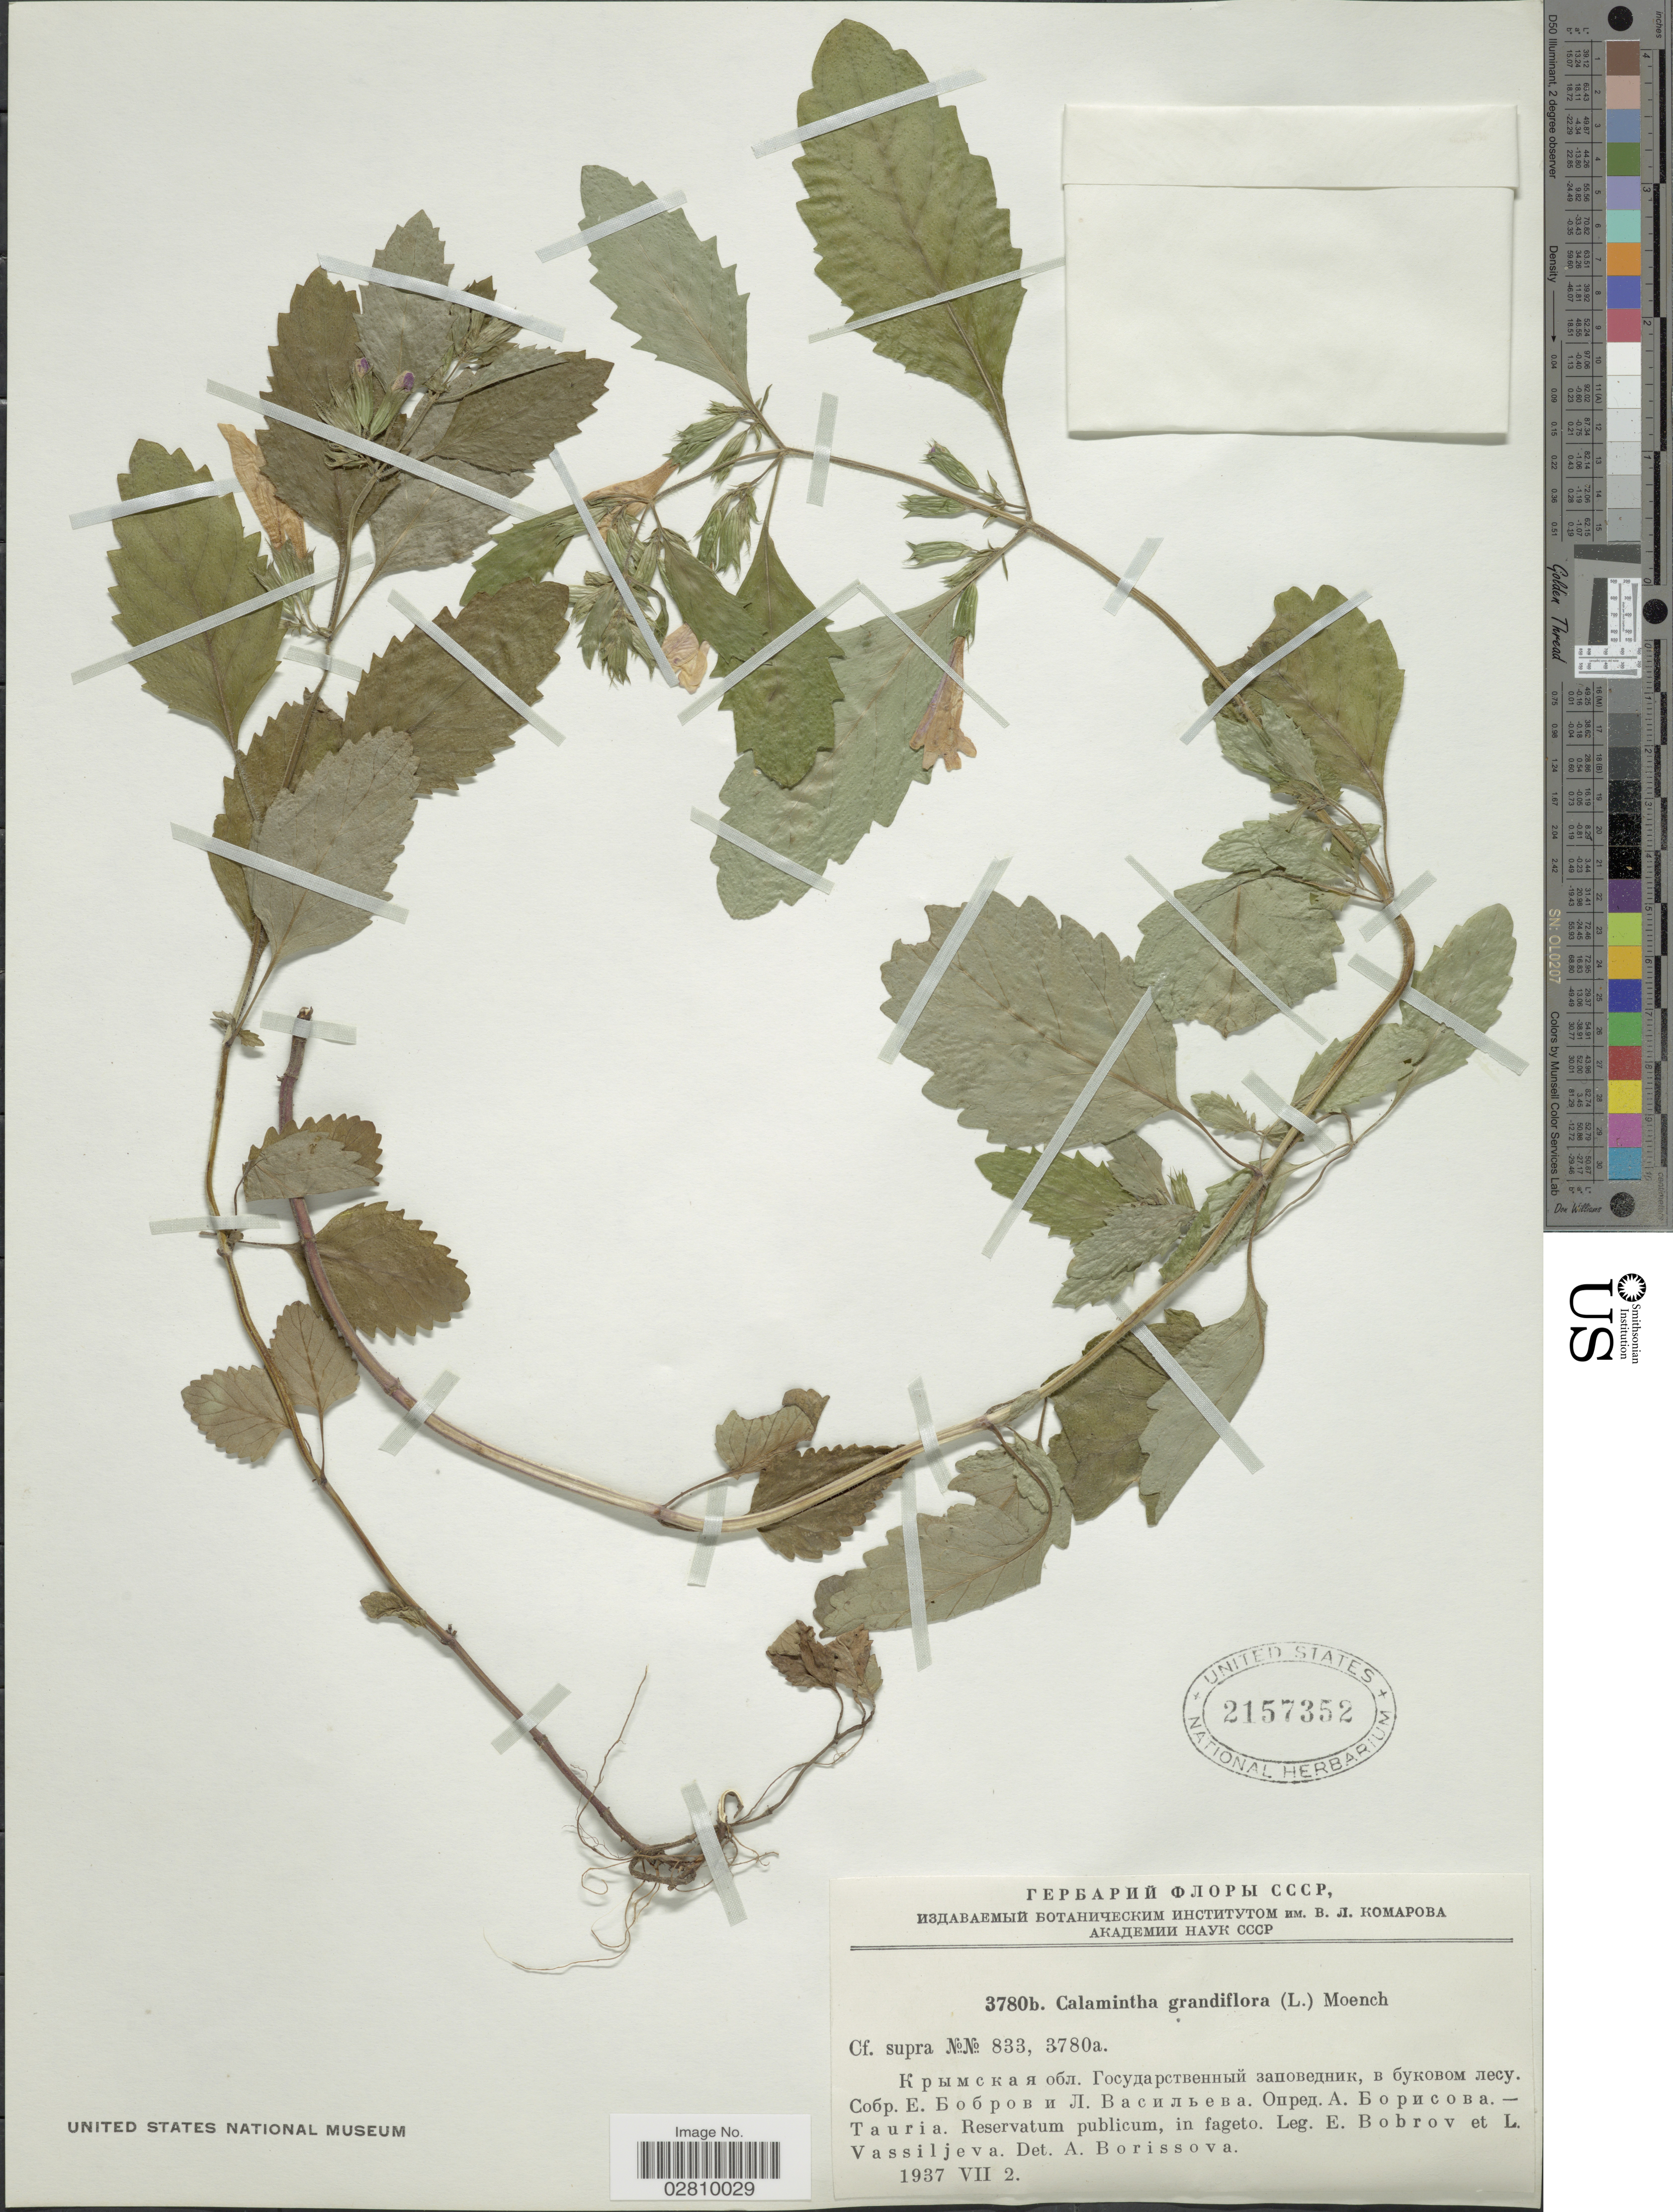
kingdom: Plantae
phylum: Tracheophyta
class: Magnoliopsida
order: Lamiales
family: Lamiaceae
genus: Calamintha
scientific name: Calamintha grandiflora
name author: (L.) Moench.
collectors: E. Bobrov & L. Vassiljeva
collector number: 3780b.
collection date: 1937-07-02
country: Ukraine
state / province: Crimea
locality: Tauria. Reservatum publicum, in fageto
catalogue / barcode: US 2159352